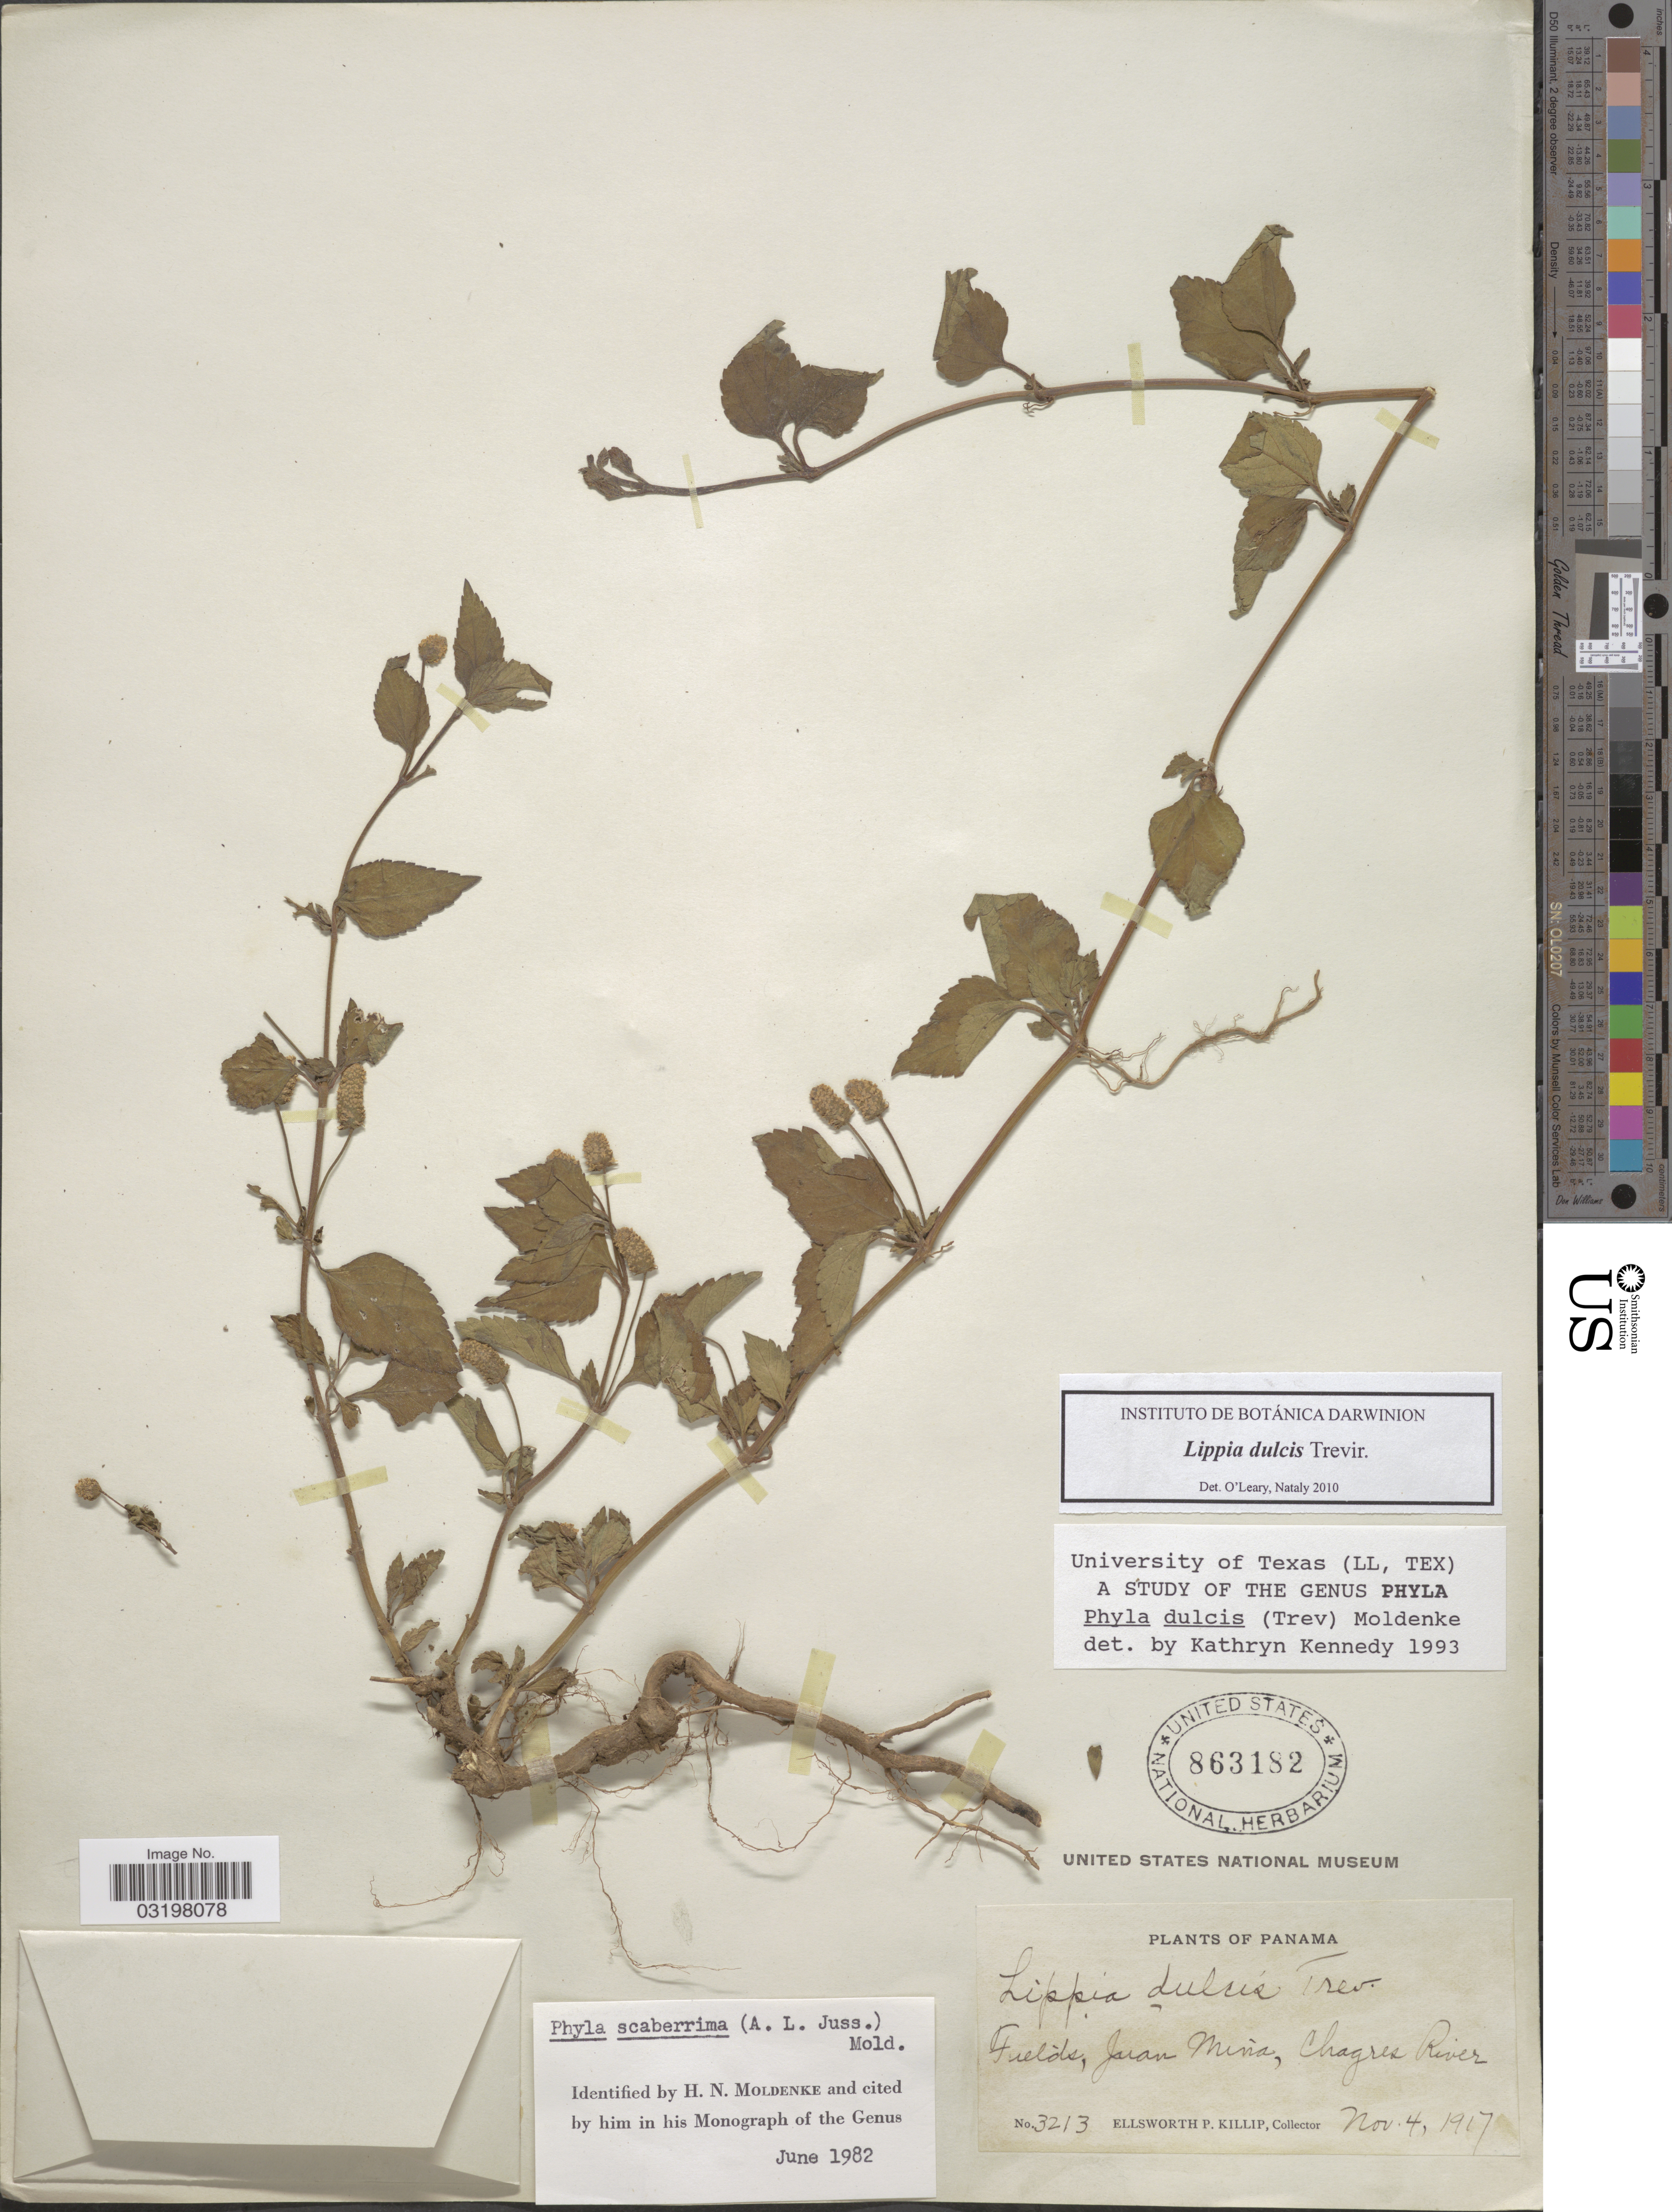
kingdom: Plantae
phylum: Tracheophyta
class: Magnoliopsida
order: Lamiales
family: Verbenaceae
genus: Lippia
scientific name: Lippia dulcis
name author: Trevis.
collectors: E. P. Killip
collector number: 3213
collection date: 1917-11-04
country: Panama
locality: Juan Mina, Chagres River.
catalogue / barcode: US 863182